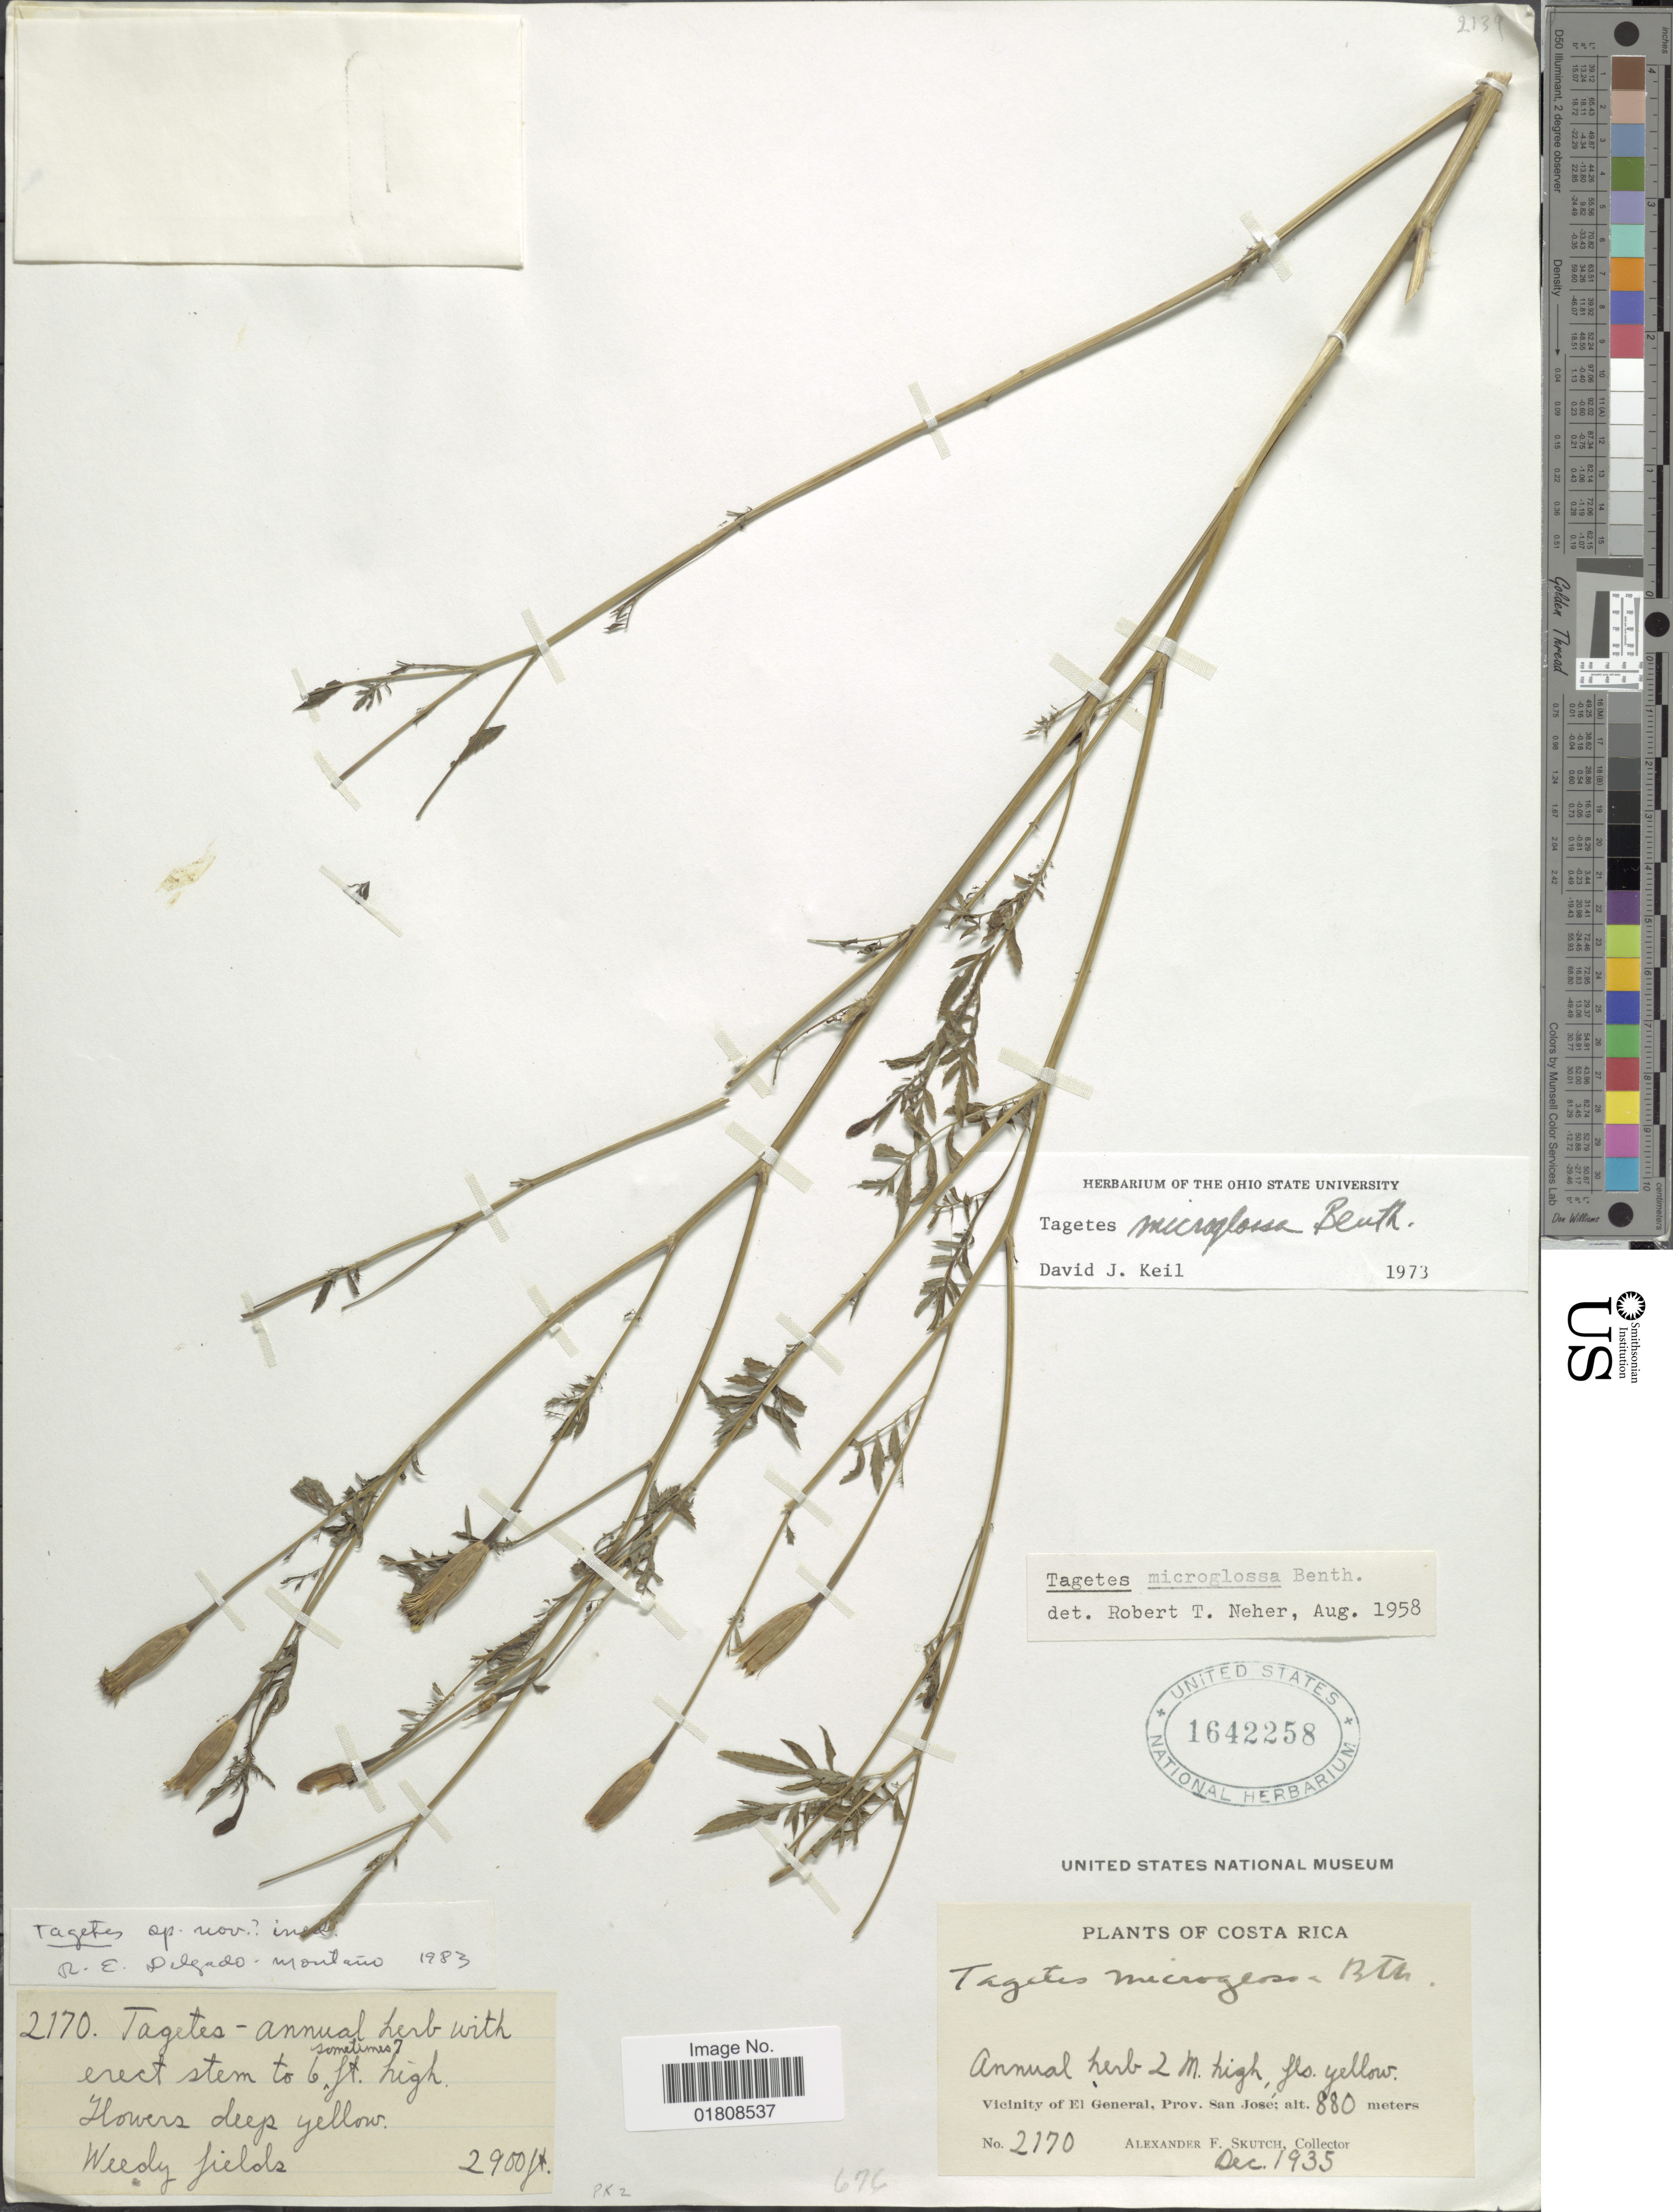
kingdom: Plantae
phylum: Tracheophyta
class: Magnoliopsida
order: Asterales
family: Asteraceae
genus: Tagetes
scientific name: Tagetes sp.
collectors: A. F. Skutch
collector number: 2170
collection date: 1935-12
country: Costa Rica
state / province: San José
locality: Vicinity of El General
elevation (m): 880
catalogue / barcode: US 1642258